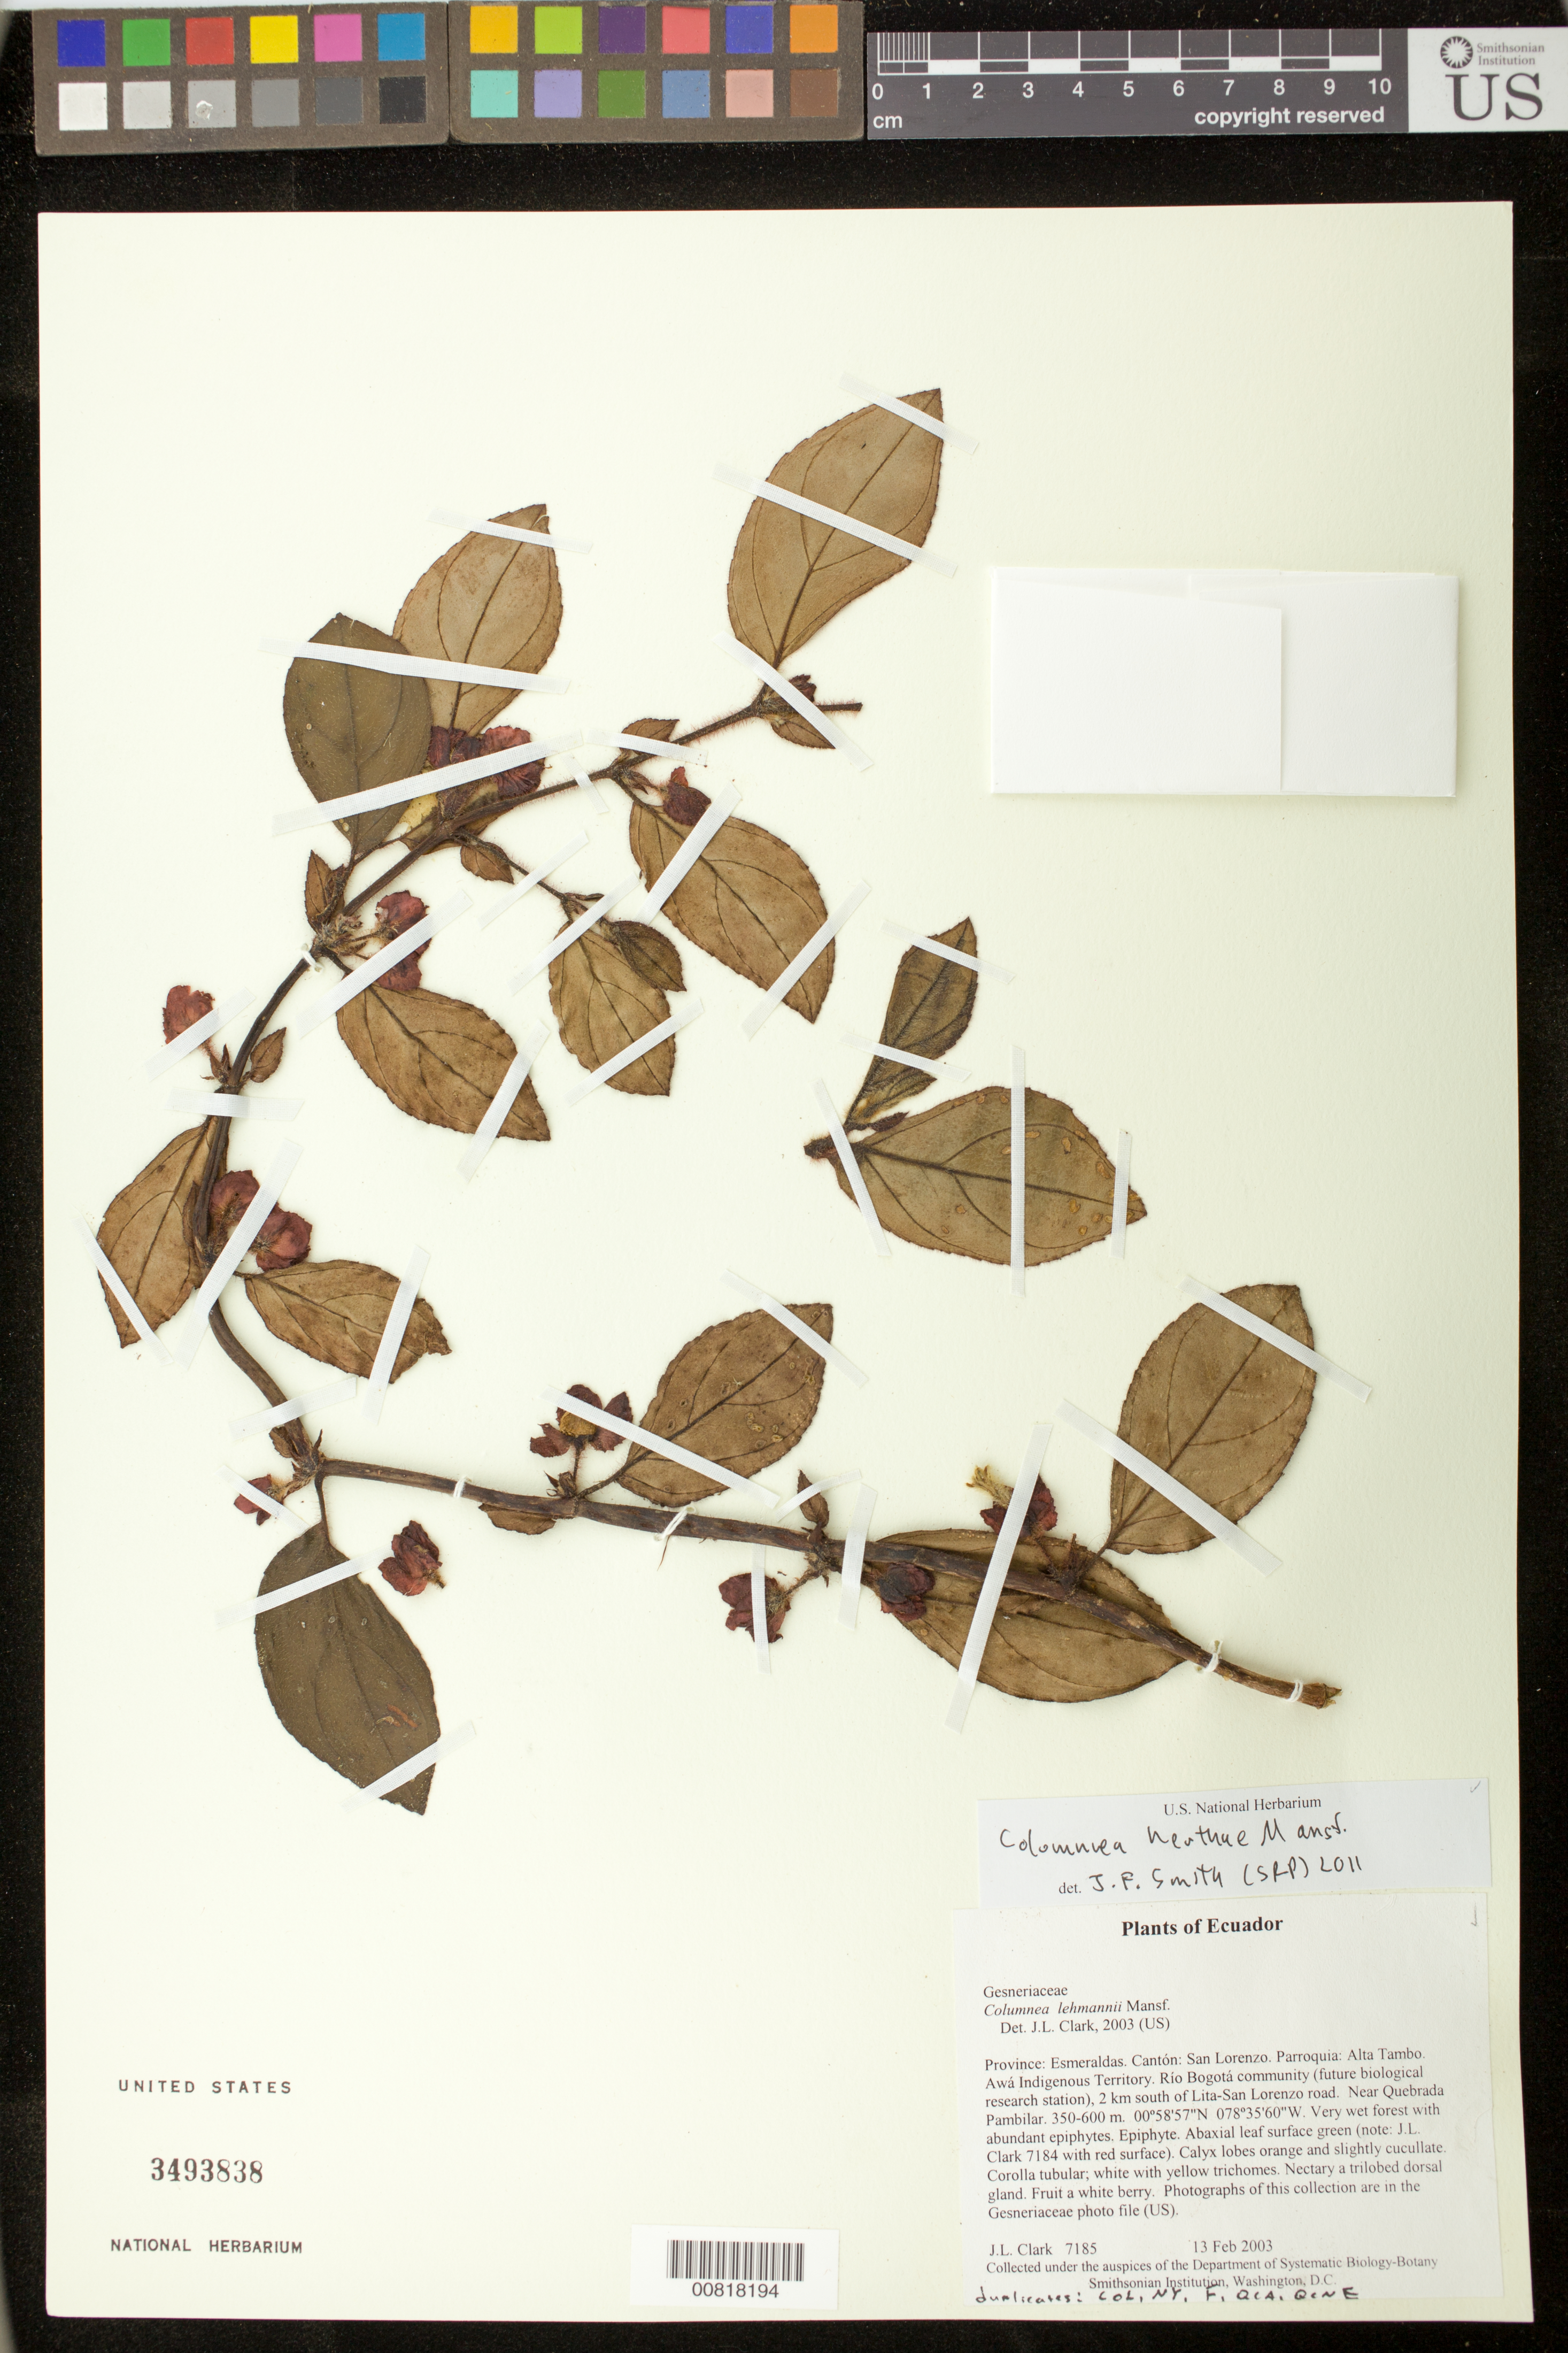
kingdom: Plantae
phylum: Tracheophyta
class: Magnoliopsida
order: Lamiales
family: Gesneriaceae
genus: Columnea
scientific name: Columnea herthae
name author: Mansf.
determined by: Smith, J. F.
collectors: J. L. Clark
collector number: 7185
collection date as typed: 13 Feb 2003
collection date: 2003-02-13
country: Ecuador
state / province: Esmeraldas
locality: San Lorenzo. Parroquia: Alta Tambo. Awá Indigenous Territory. Río Bogotá community (future biological research station), 2 km south of Lita-San Lorenzo road. Near Quebrada Pambilar.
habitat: Very wet forest with abundant epiphytes.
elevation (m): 350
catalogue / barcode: US 3493838